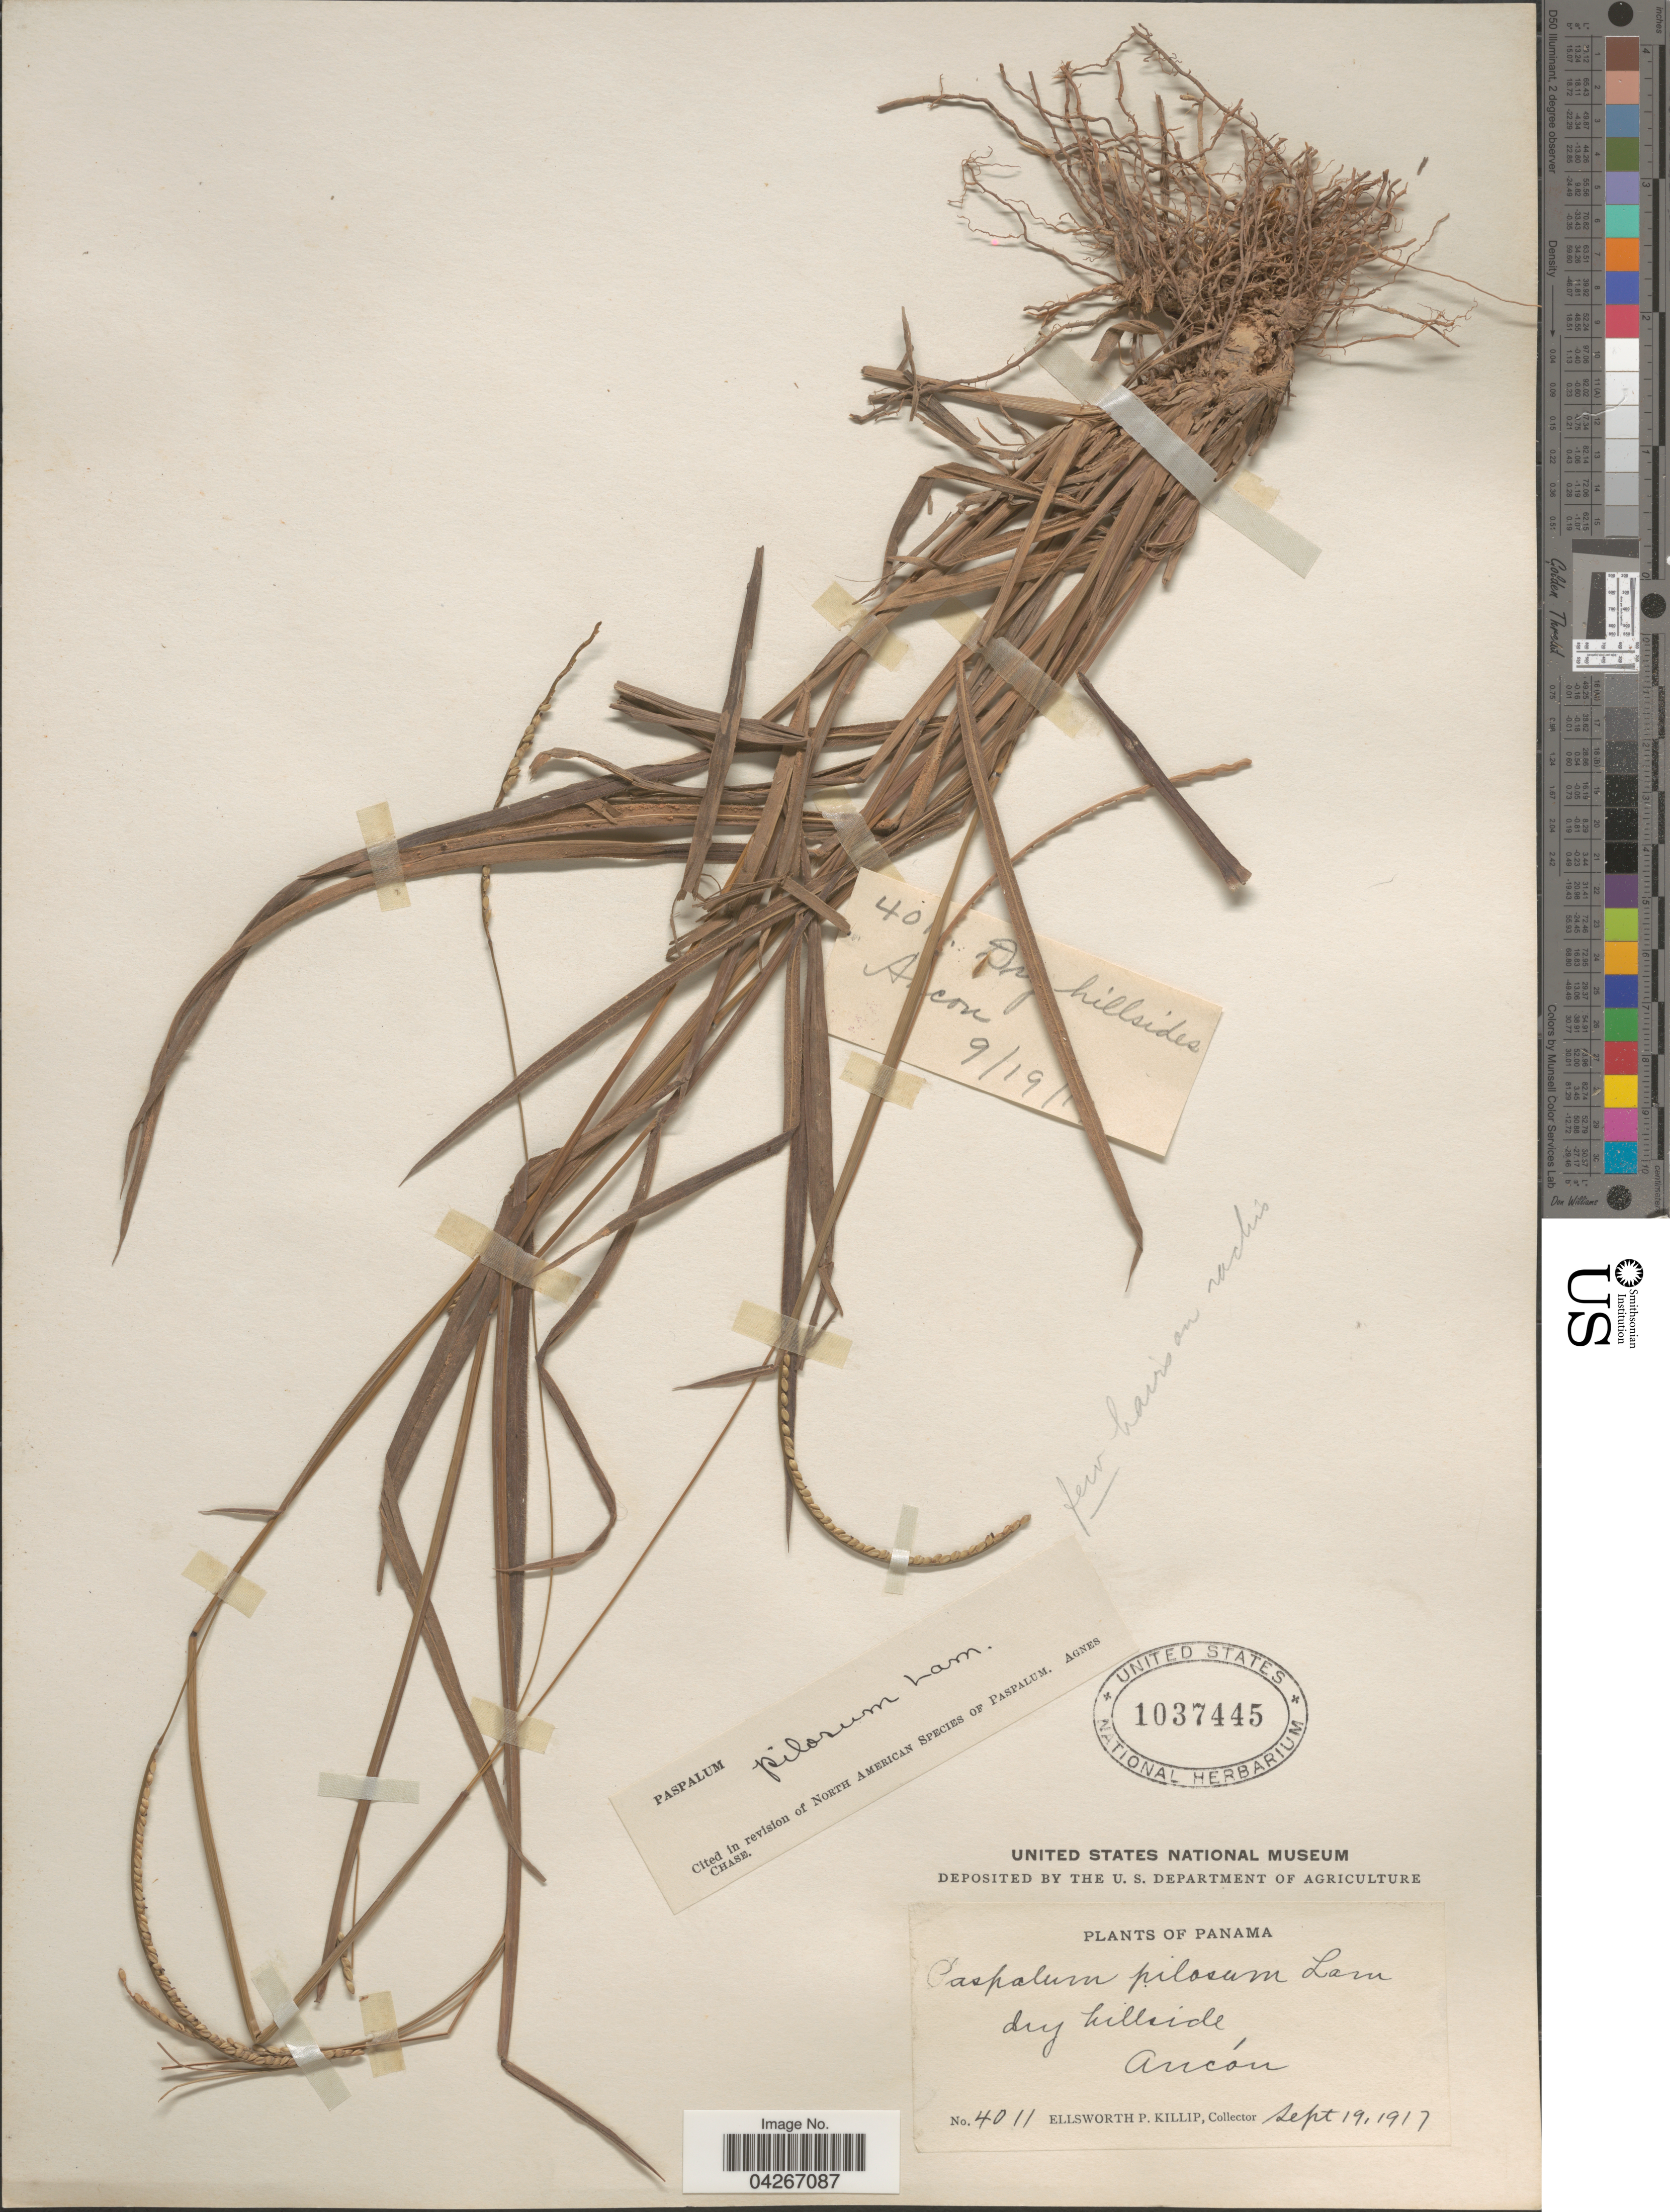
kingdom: Plantae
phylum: Tracheophyta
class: Liliopsida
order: Poales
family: Poaceae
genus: Paspalum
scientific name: Paspalum pilosum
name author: Lam.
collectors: E. P. Killip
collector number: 4011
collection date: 1917-09-19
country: Panama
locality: Dry hillside, Ancón.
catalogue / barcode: US 1037445